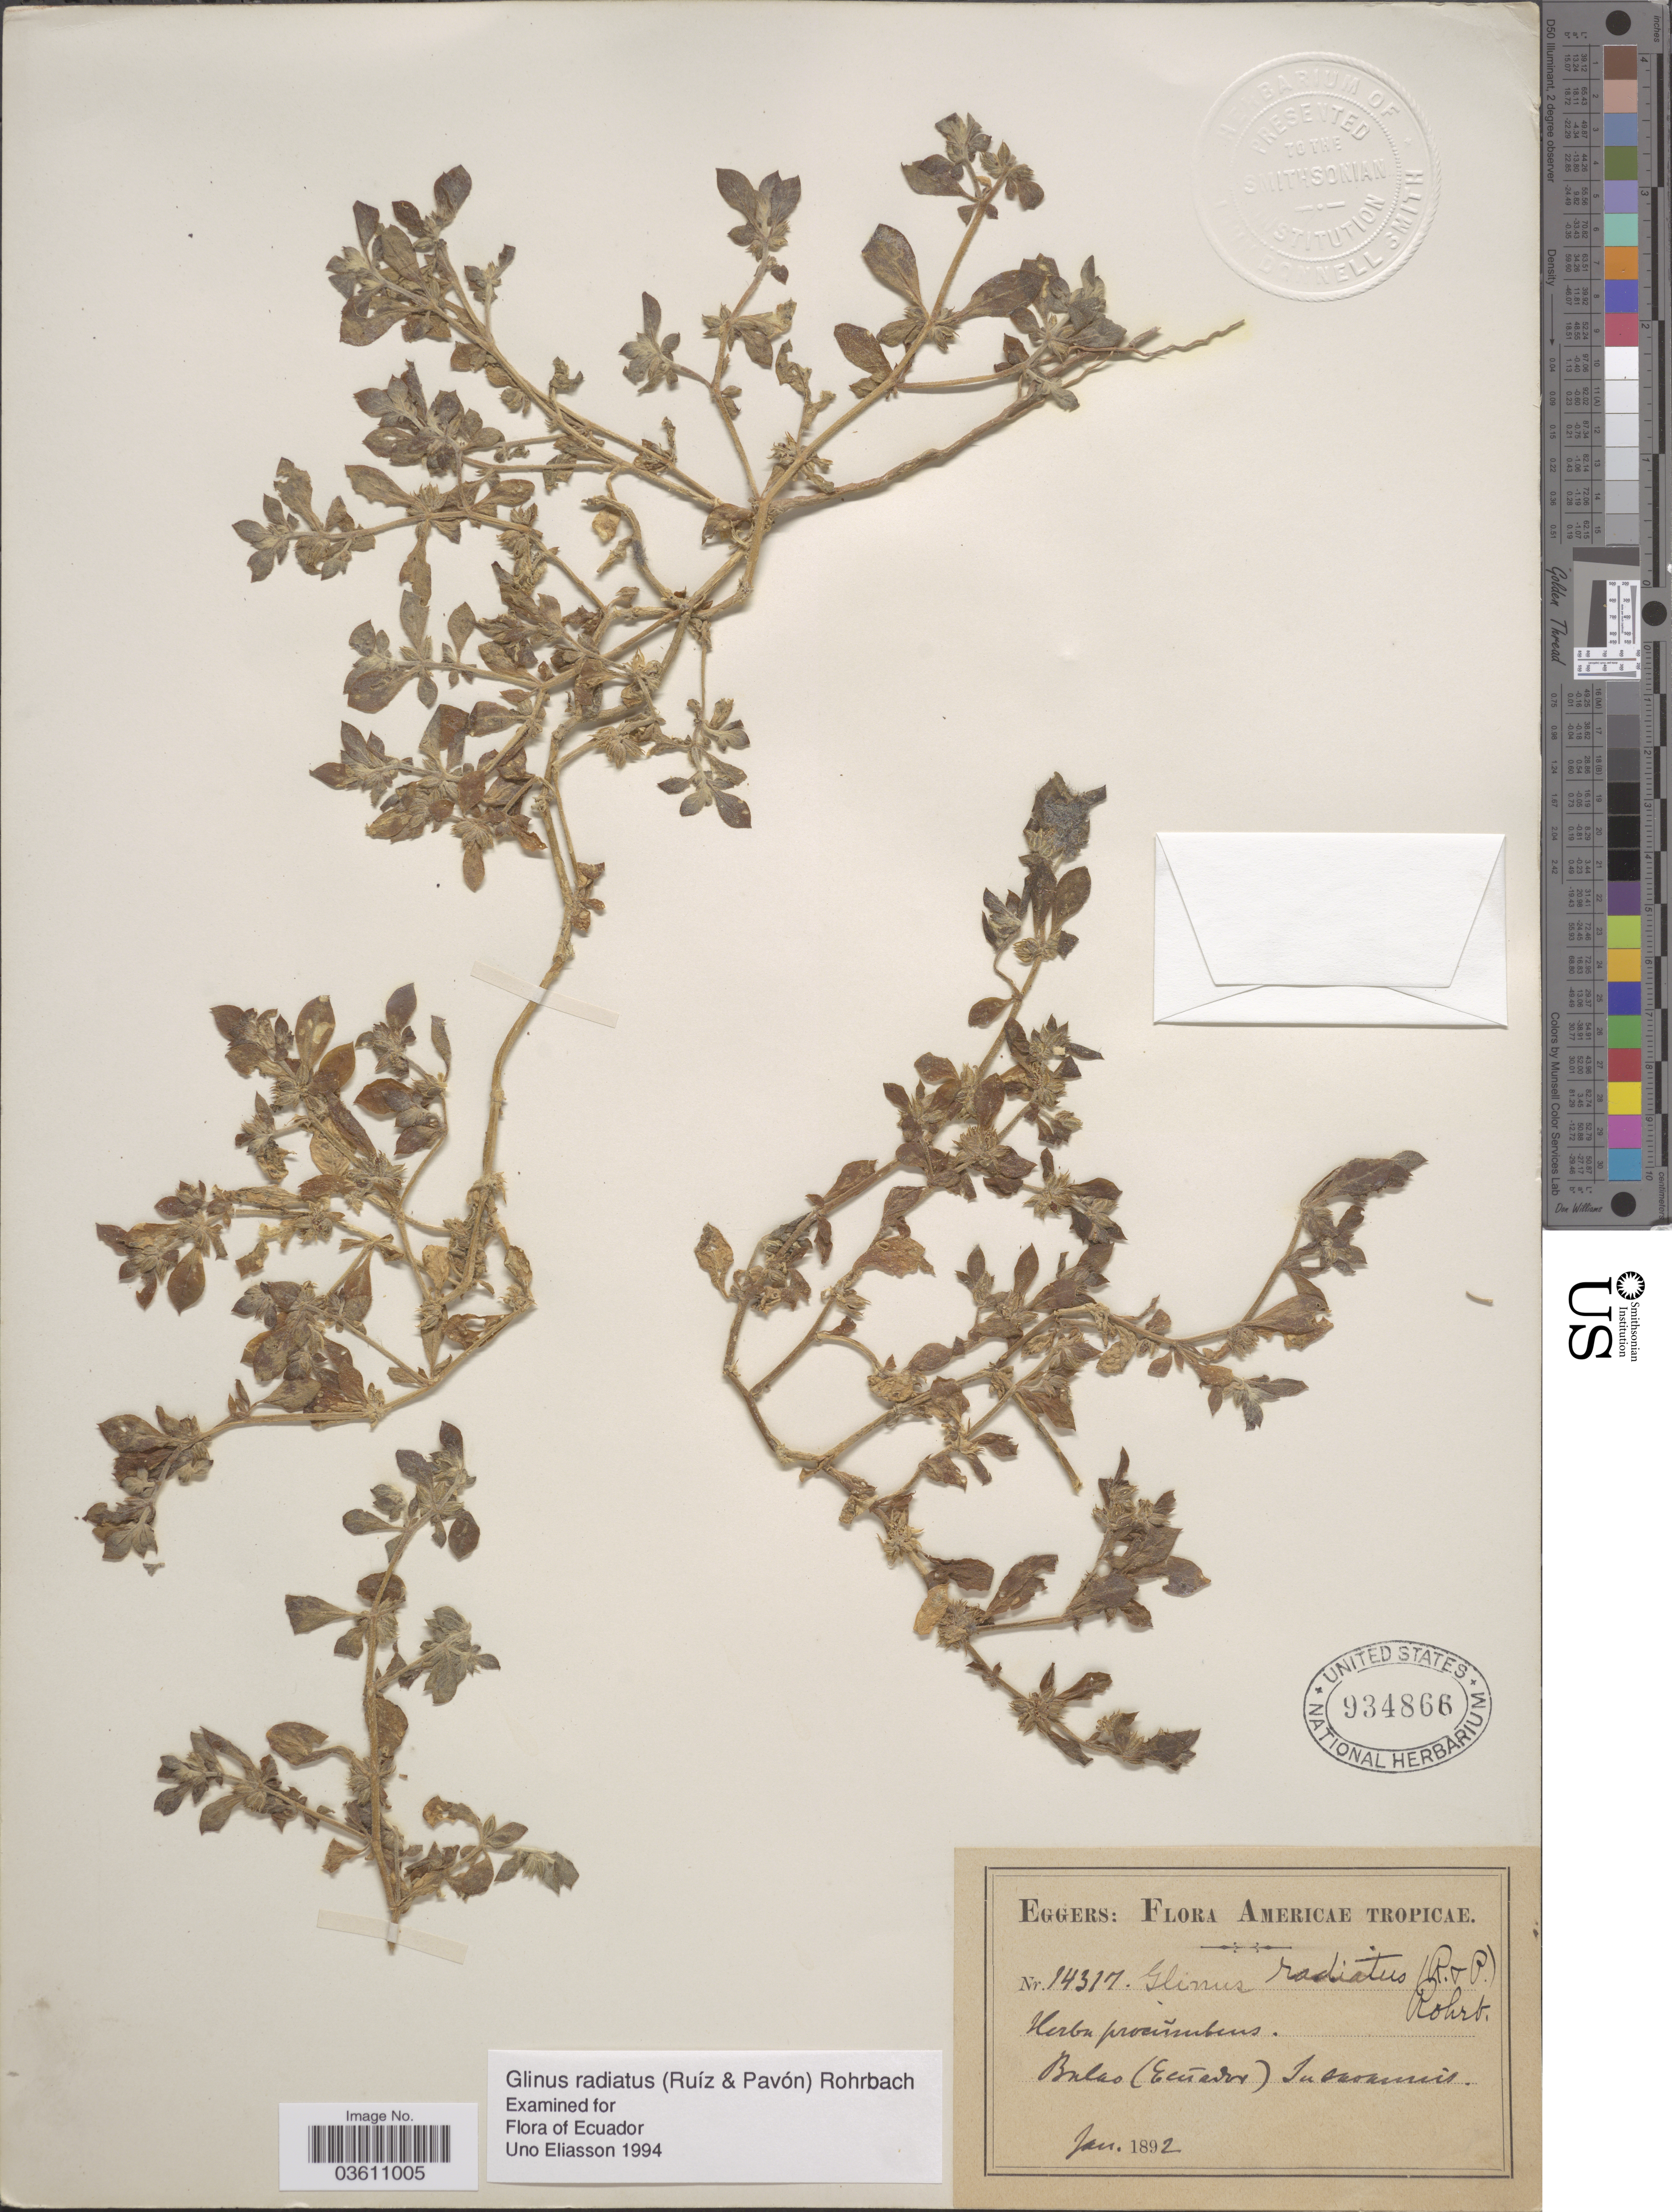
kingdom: Plantae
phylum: Tracheophyta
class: Magnoliopsida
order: Caryophyllales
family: Molluginaceae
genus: Glinus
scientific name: Glinus radiatus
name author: (Ruiz & Pav.) Rohrb.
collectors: -. Eggers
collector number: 14317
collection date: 1892-01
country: Ecuador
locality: Americae tropicae. Bulao.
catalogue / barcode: US 934866